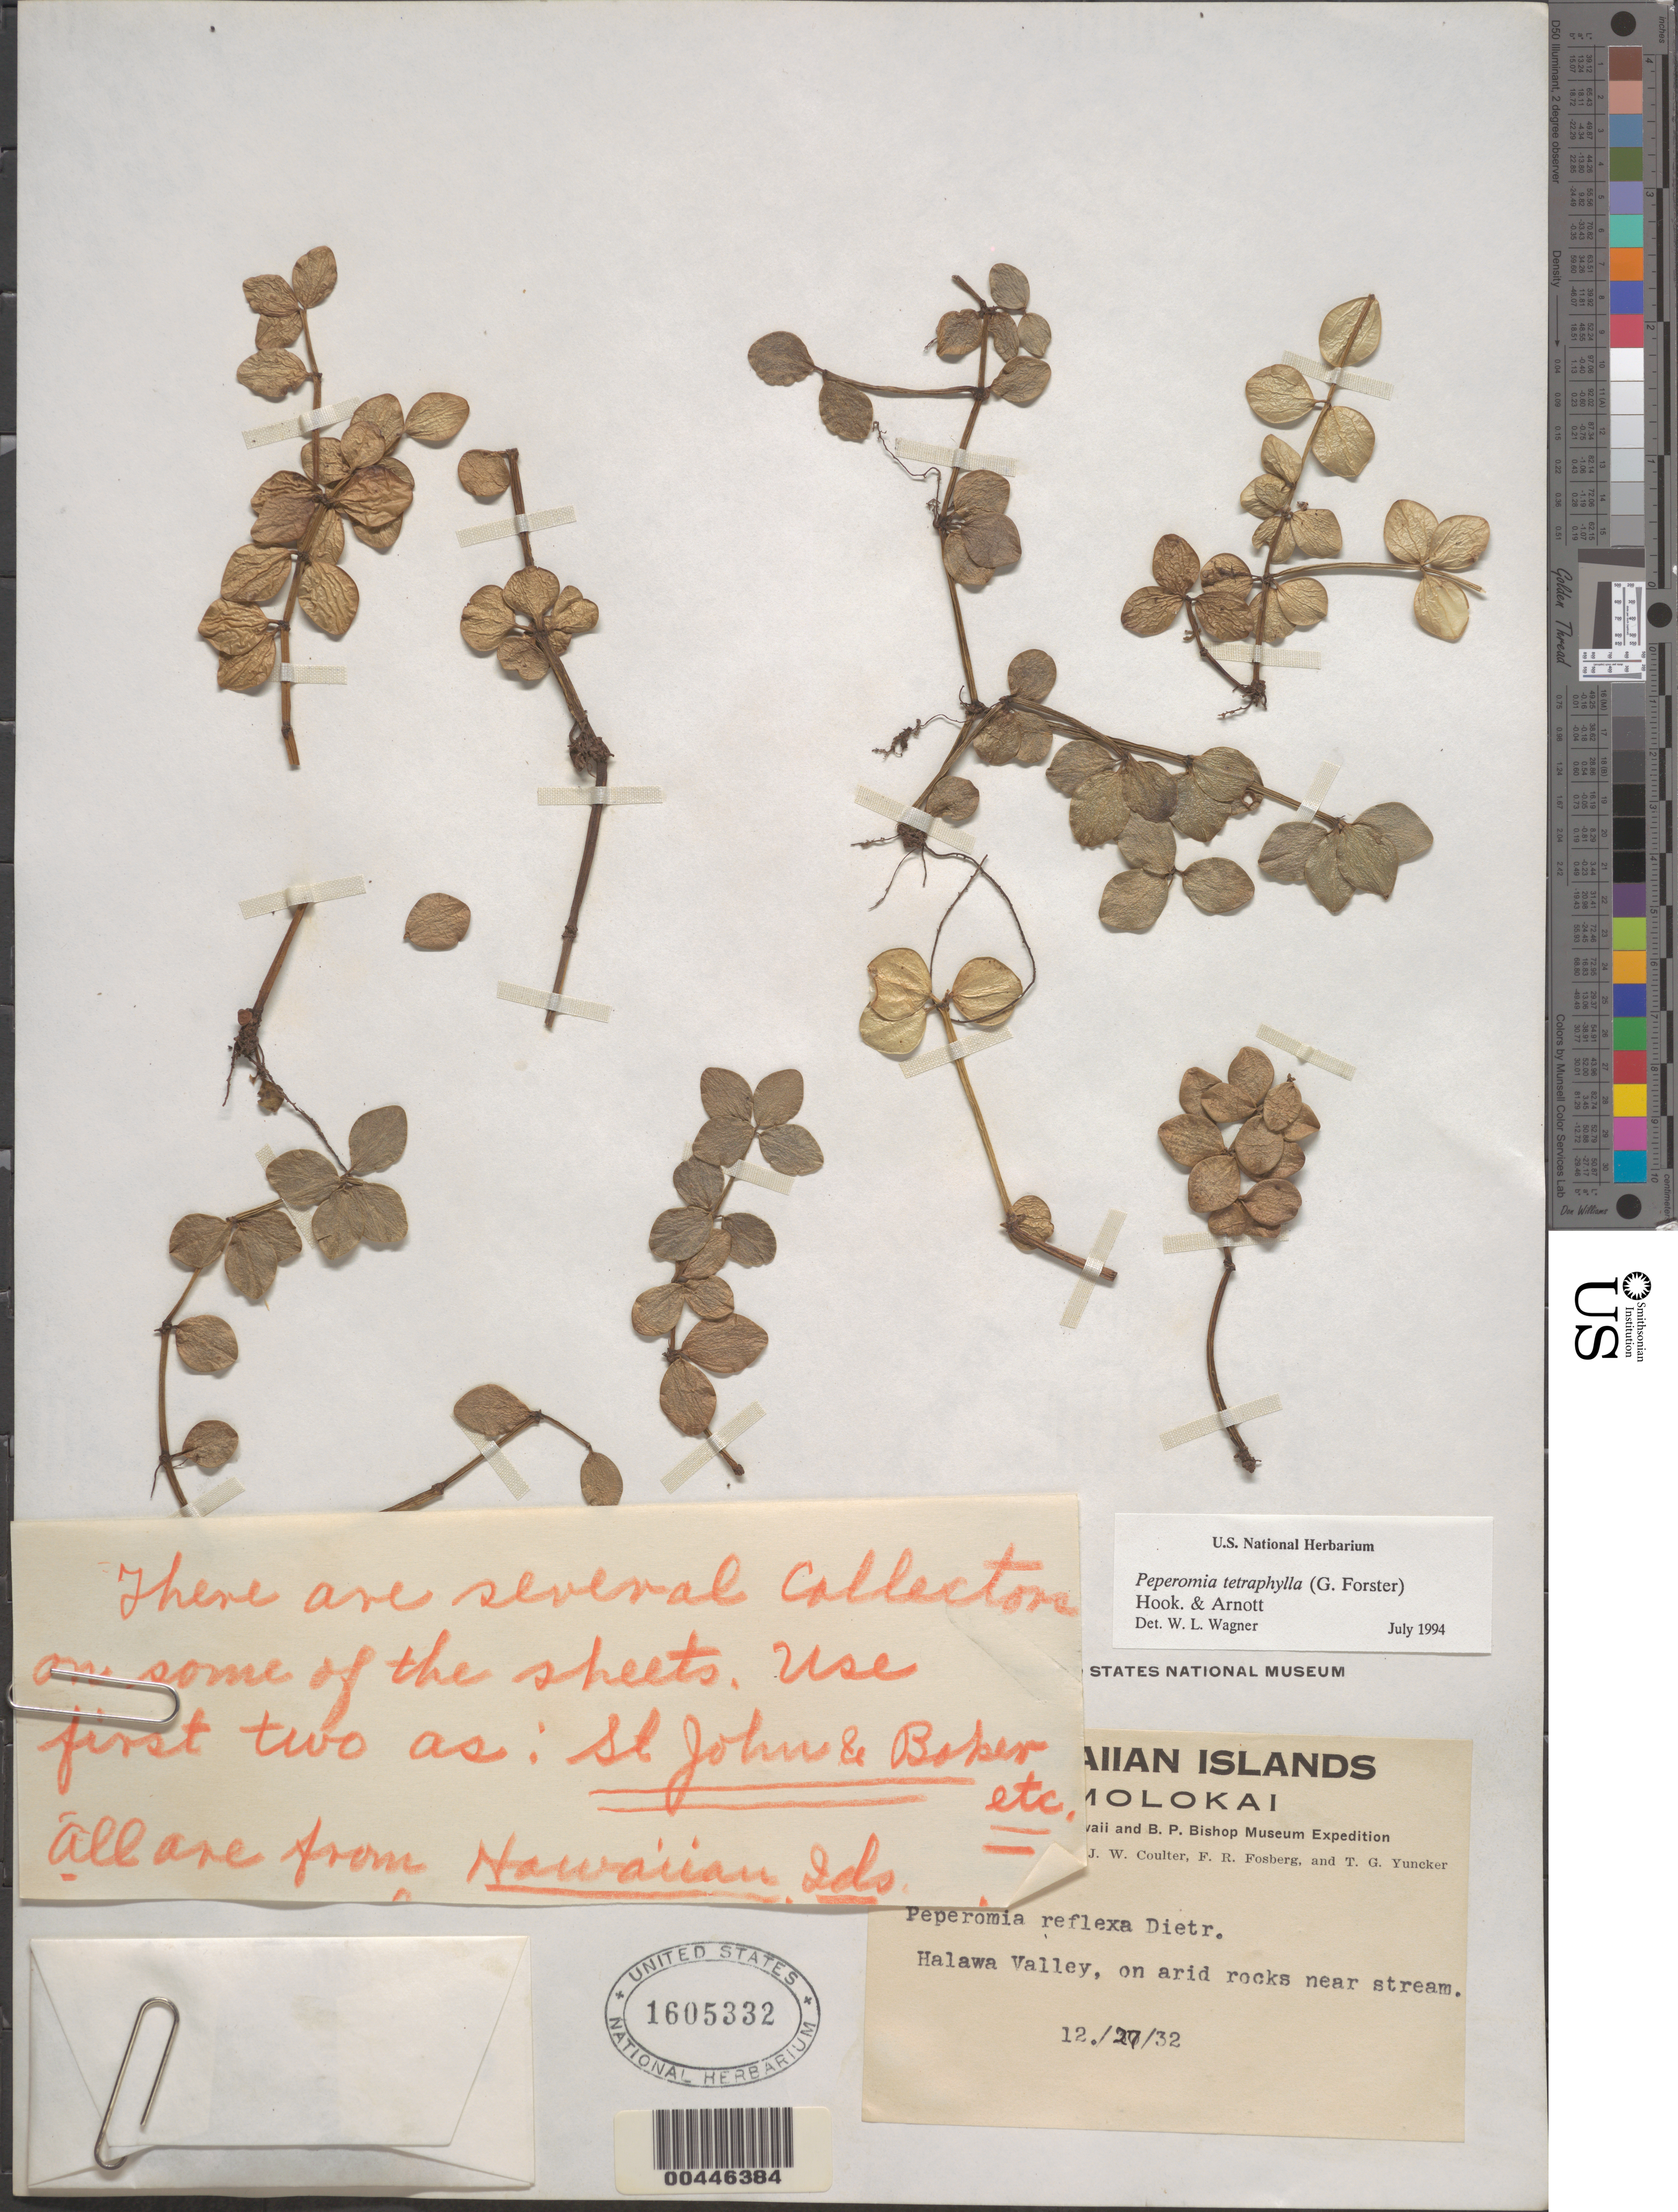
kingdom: Plantae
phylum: Tracheophyta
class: Magnoliopsida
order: Piperales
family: Piperaceae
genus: Peperomia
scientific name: Peperomia trichopus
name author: Trel. in J.F. Macbr.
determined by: Wagner, W. L., (BOT), Smithsonian Institution - National Museum of Natural History (UNITED STATES)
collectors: H. St. John, R. J. Baker, J. W. Coulter & F. R. Fosberg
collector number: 12679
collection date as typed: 27 Dec 1932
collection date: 1932-12-27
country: United States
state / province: Hawaii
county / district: Kauai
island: Kaua'i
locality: Halawa Valley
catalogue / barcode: US 1605332